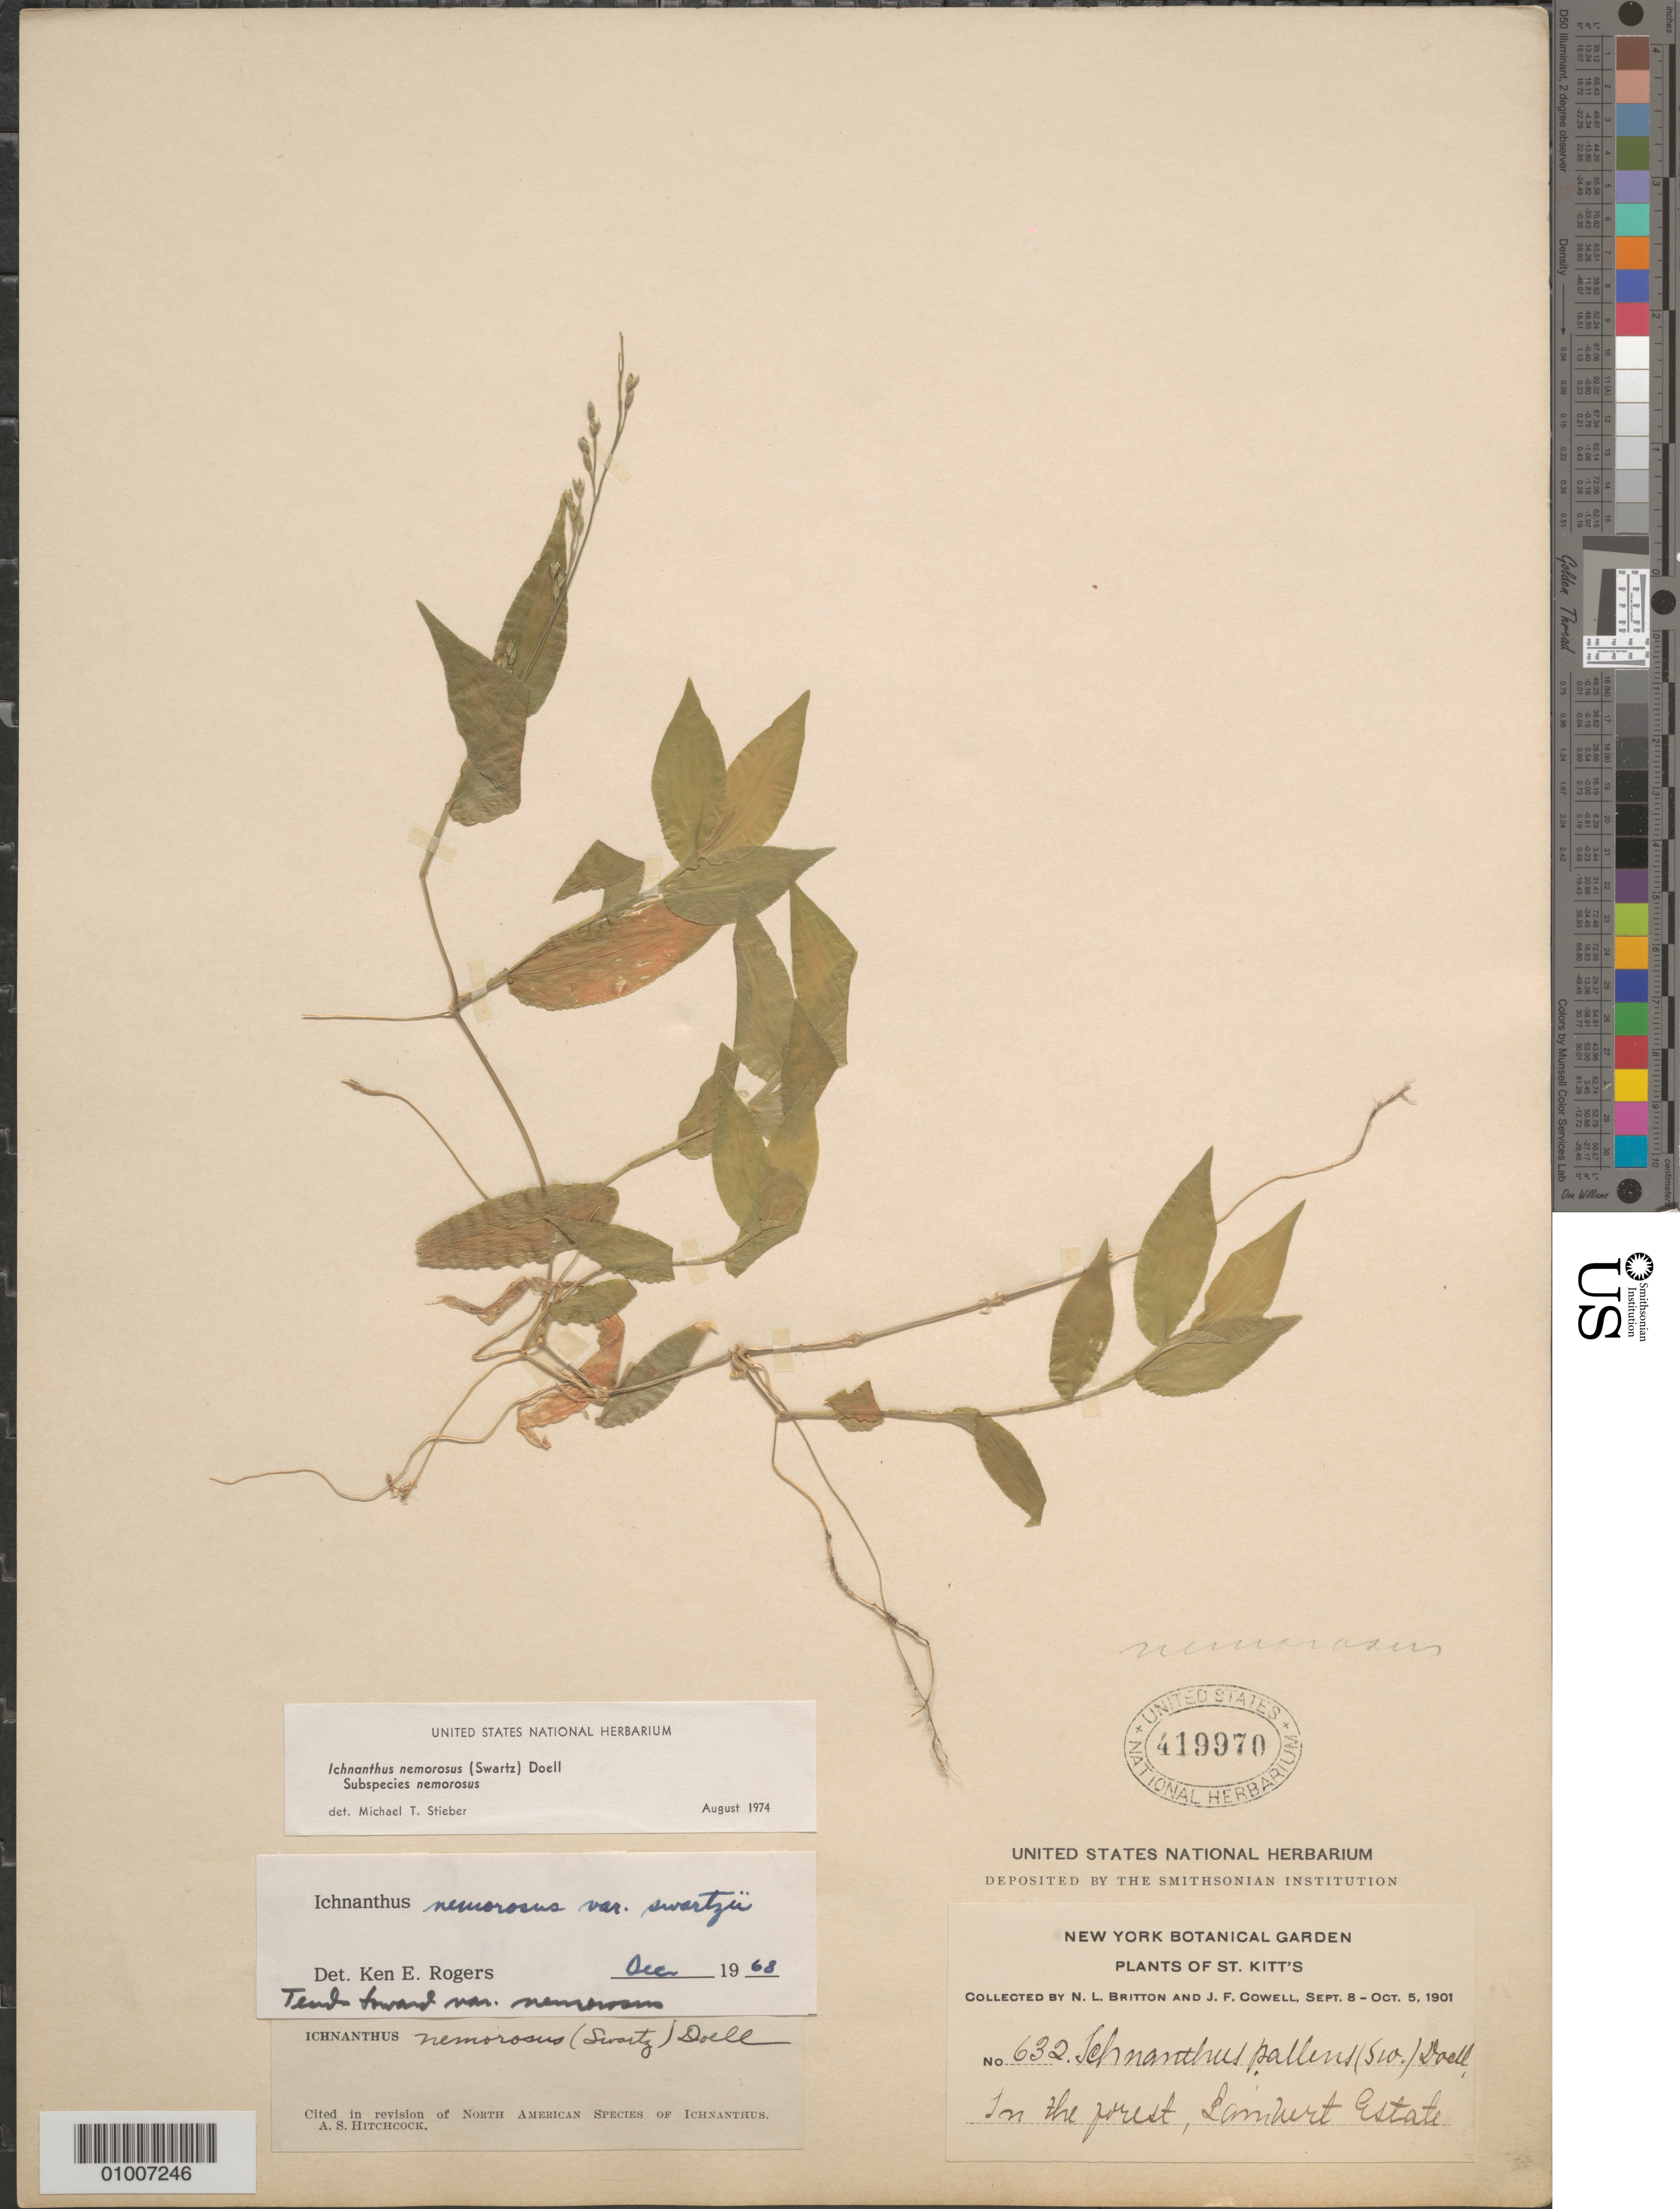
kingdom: Plantae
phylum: Tracheophyta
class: Liliopsida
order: Poales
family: Poaceae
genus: Ichnanthus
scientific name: Ichnanthus nemorosus var. nemorosus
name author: (Sw.) Döll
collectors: N. Britton & J. F. Cowell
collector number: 632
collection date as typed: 08 Sep 1901 to 05 Oct 1901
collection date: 1901-09-08/1901-10-05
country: St. Christopher-Nevis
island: St. Christopher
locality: Lamhert Estate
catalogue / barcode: US 419970